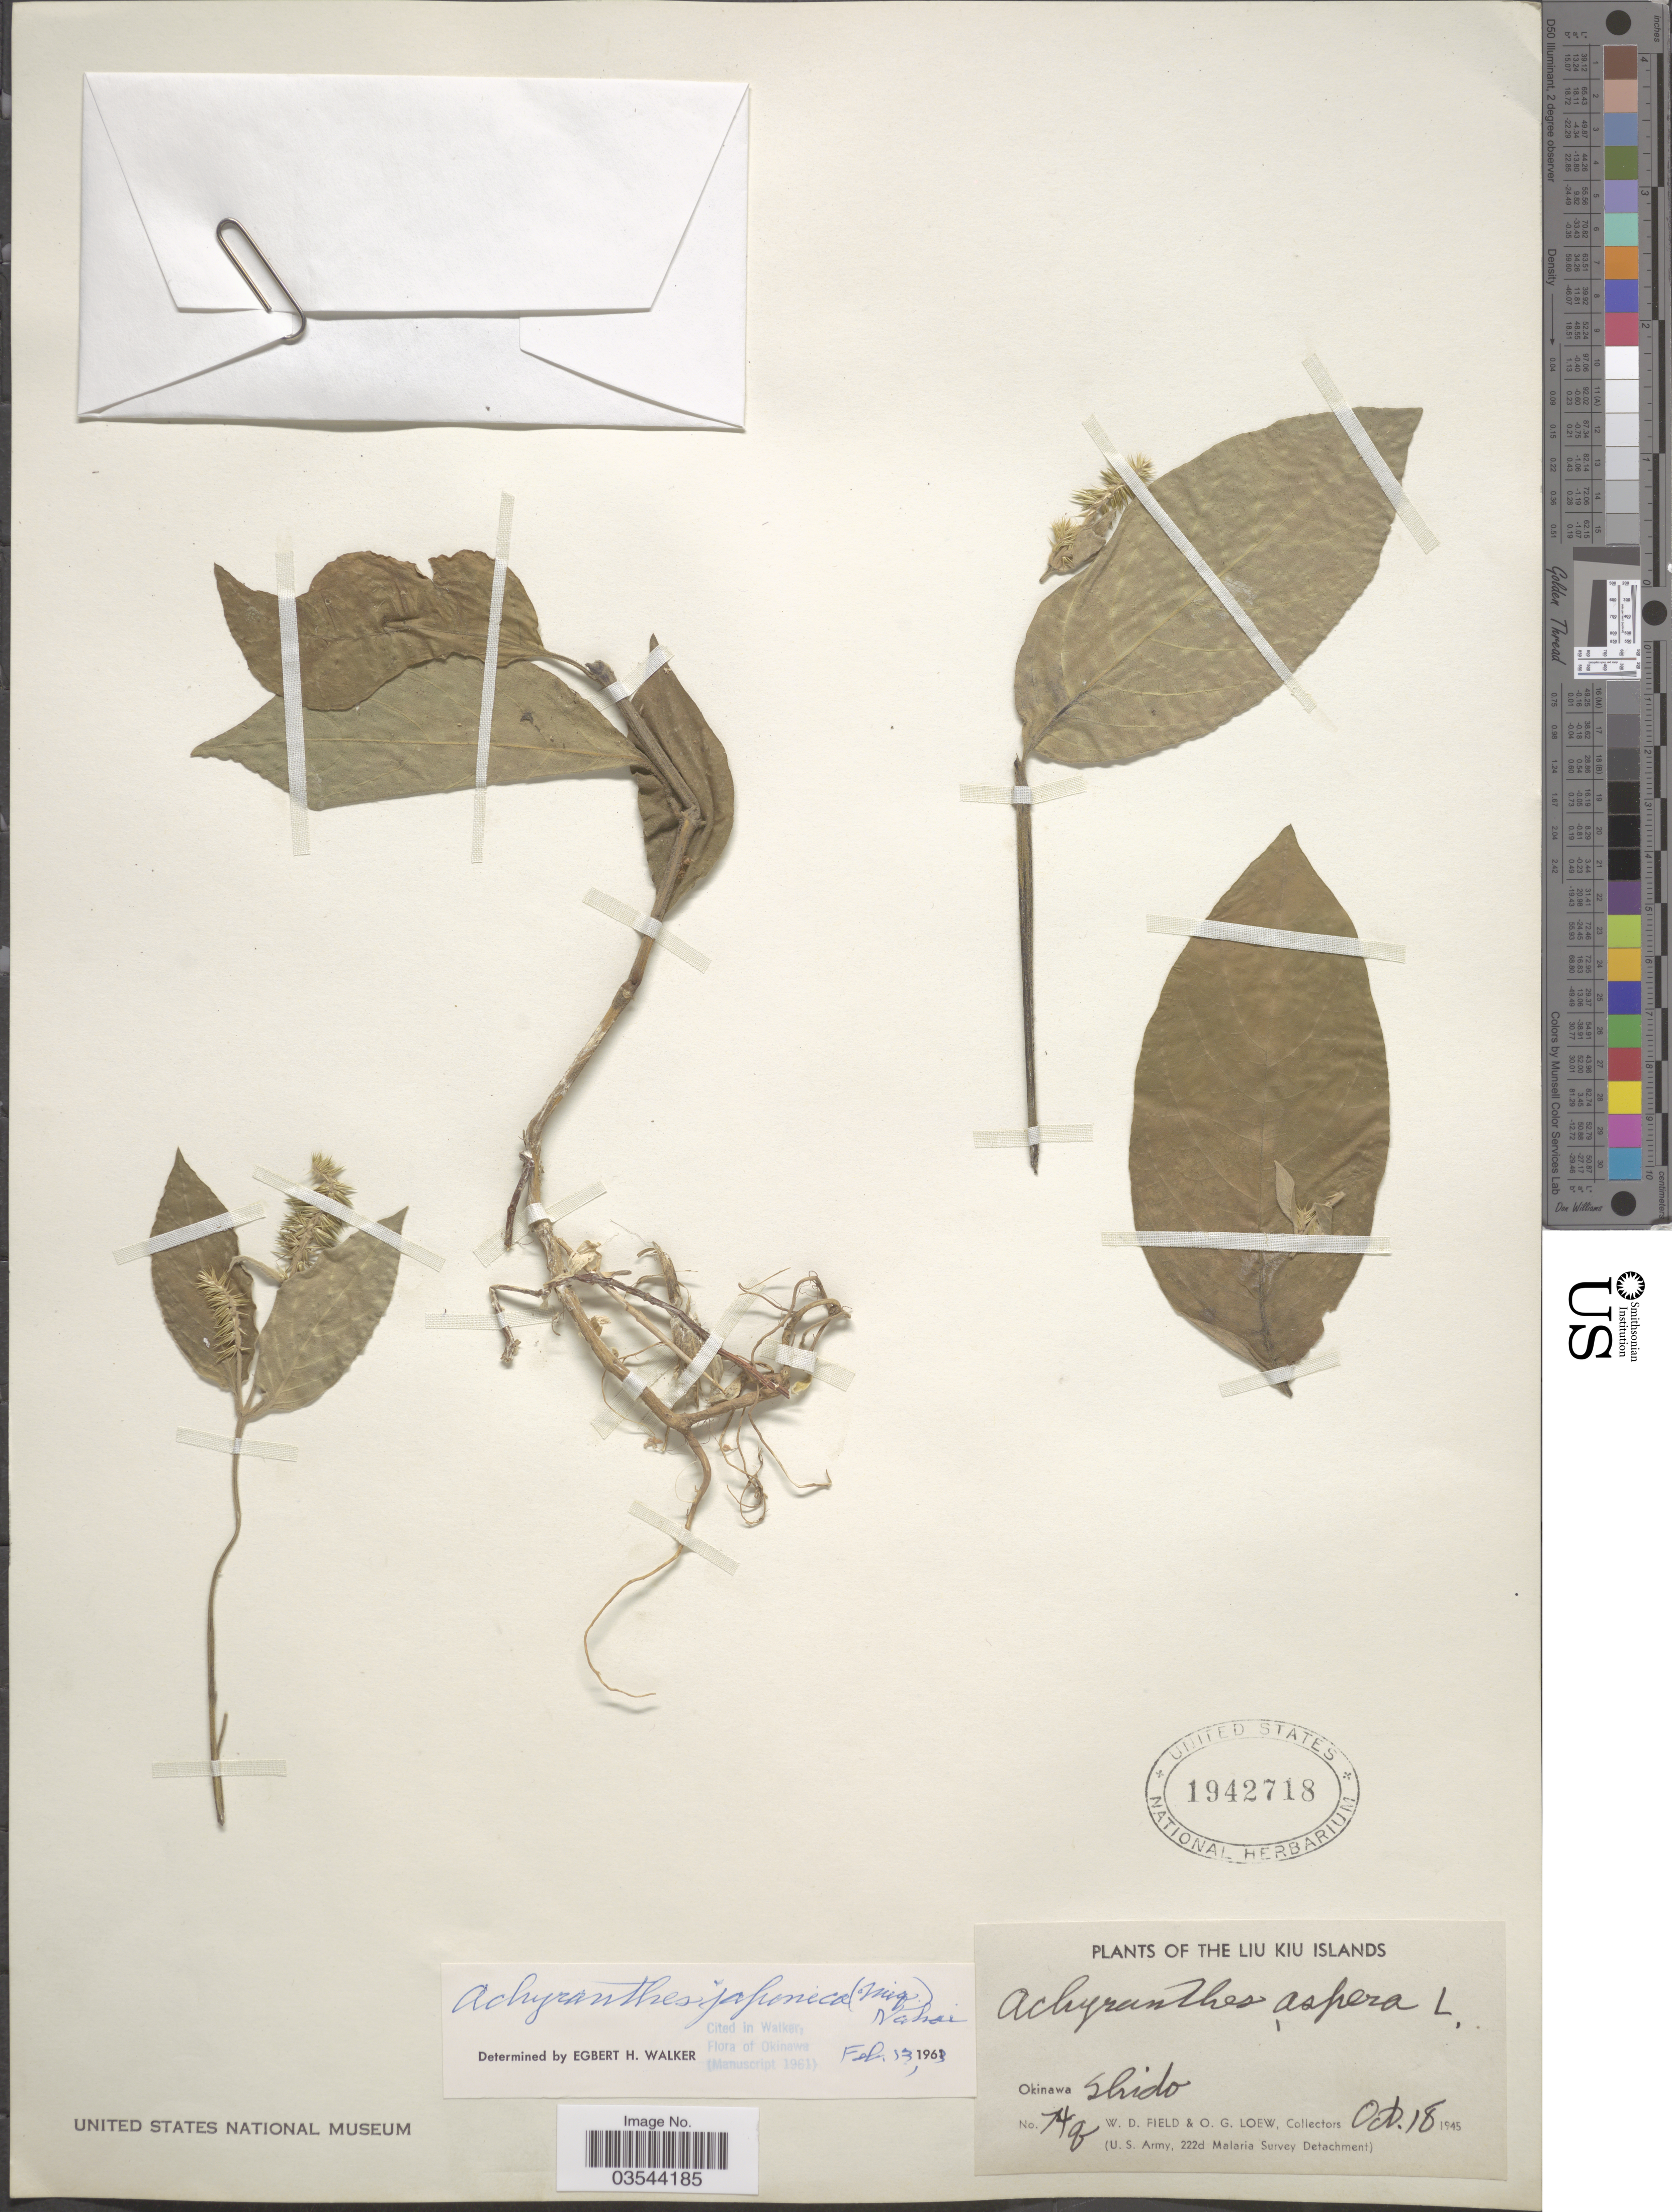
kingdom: Plantae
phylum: Tracheophyta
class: Magnoliopsida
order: Caryophyllales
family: Amaranthaceae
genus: Achyranthes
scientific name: Achyranthes japonica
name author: (Miq.) Nakai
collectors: W. D. Field & O. G. Loew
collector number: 74q*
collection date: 1945-10-18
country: Japan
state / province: Okinawa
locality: The Liu Kiu Islands. Okinawa Shido.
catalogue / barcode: US 1942718